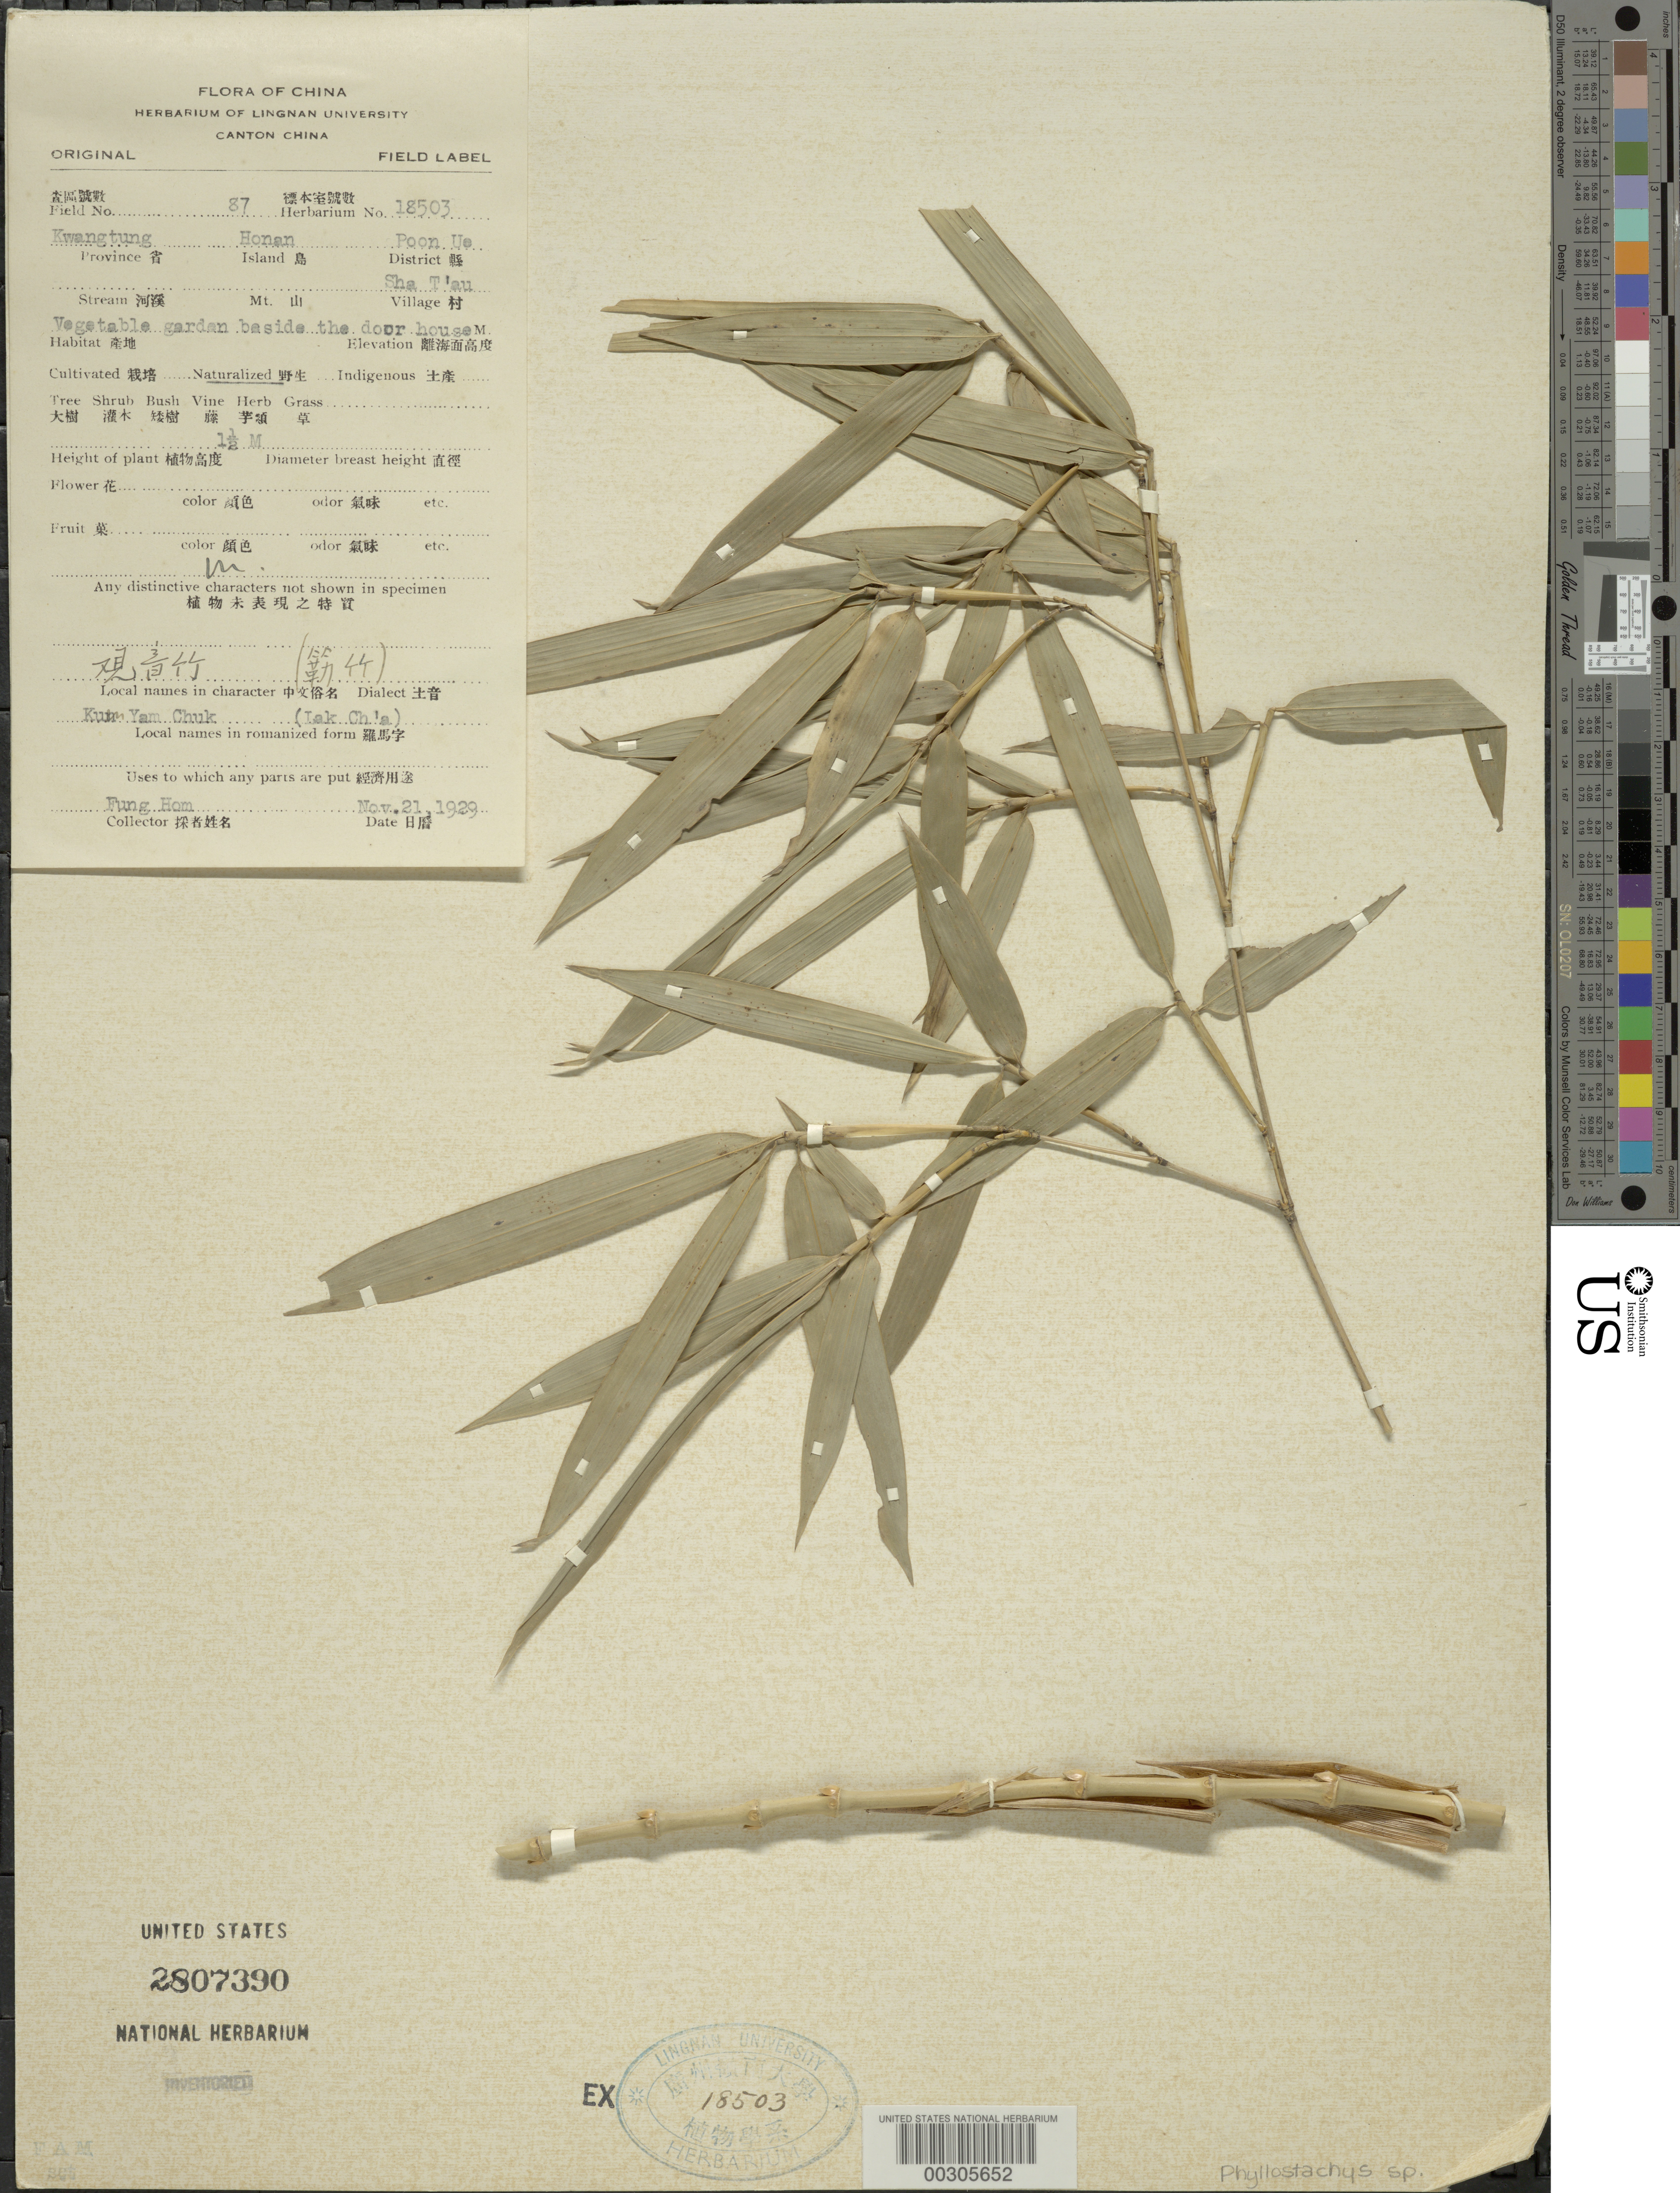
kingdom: Plantae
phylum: Tracheophyta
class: Liliopsida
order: Poales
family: Poaceae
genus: Phyllostachys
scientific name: Phyllostachys sp.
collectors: H. L. Fung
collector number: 87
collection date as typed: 21 Nov 1929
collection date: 1929-11-21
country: China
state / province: Guangdong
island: Honam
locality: Poon ue, sha t'au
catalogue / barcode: US 2807390